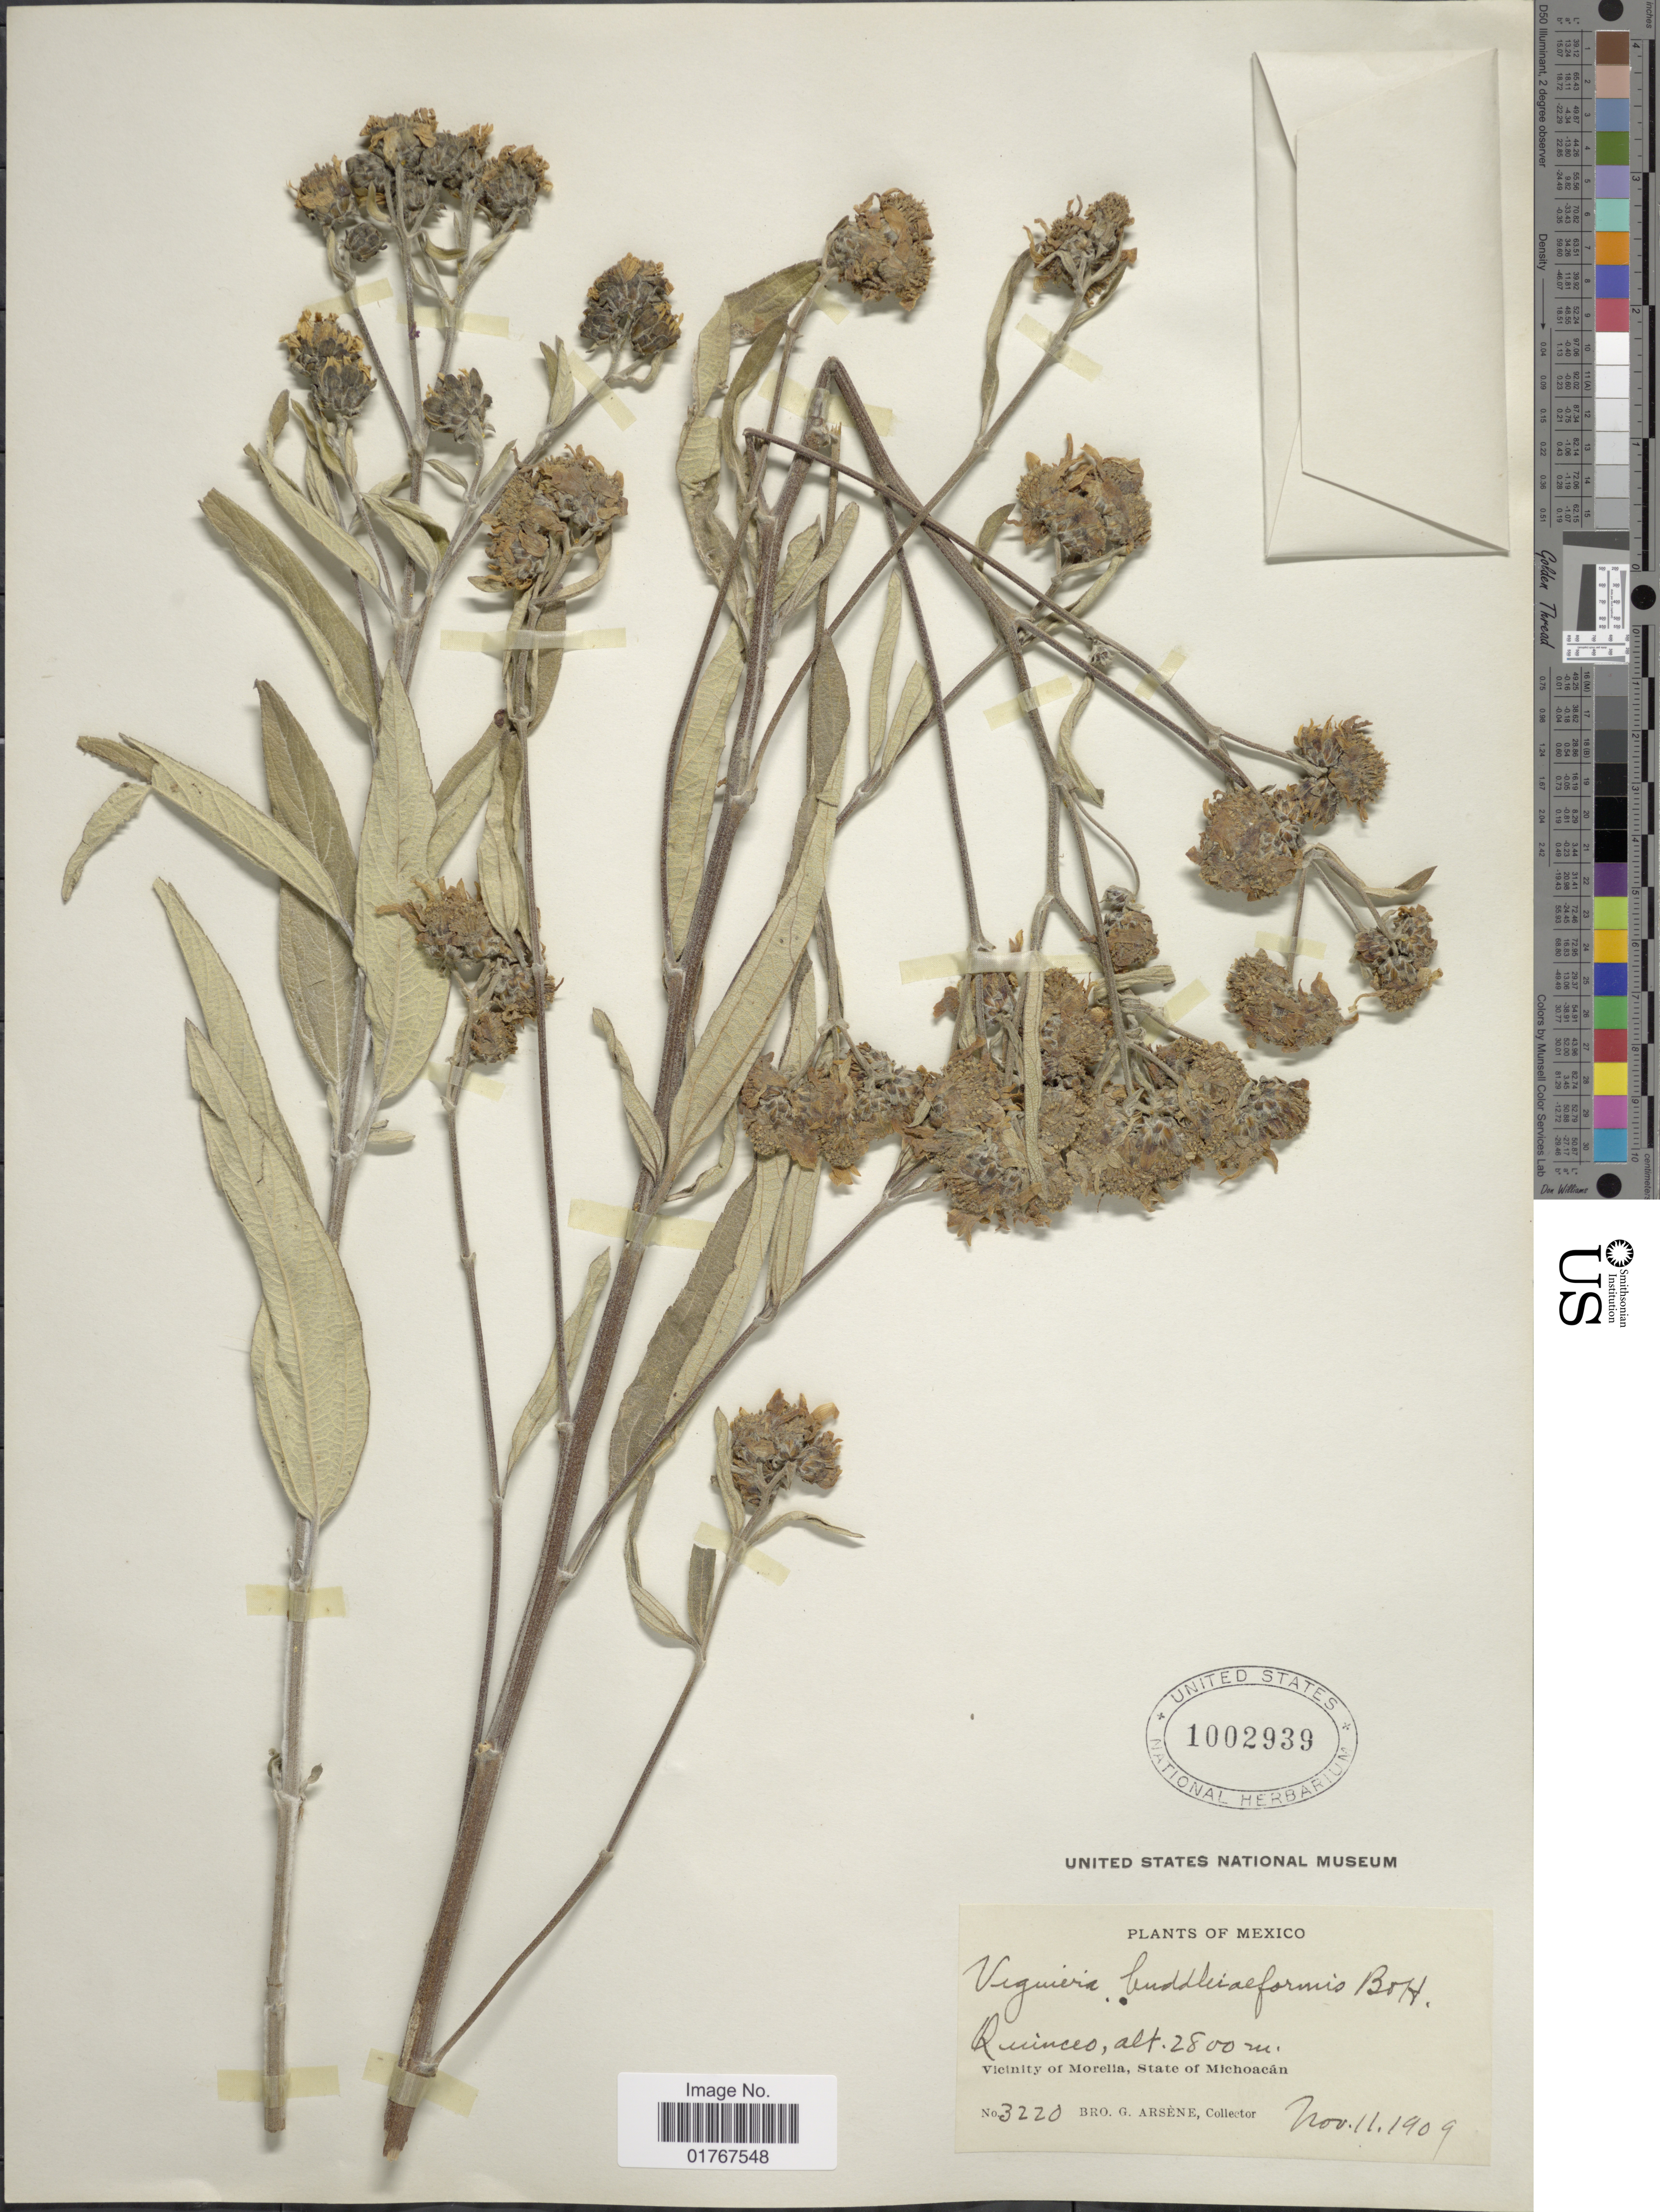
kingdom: Plantae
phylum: Tracheophyta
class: Magnoliopsida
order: Asterales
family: Asteraceae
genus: Viguiera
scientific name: Viguiera buddleiaformis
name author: (DC.) Benth. & Hook.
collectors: Bro. G. Arsène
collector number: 3220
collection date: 1909-11-11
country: Mexico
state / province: Michoacán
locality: Quinceo, Vicinity of Morelia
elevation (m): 2800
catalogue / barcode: US 1002939